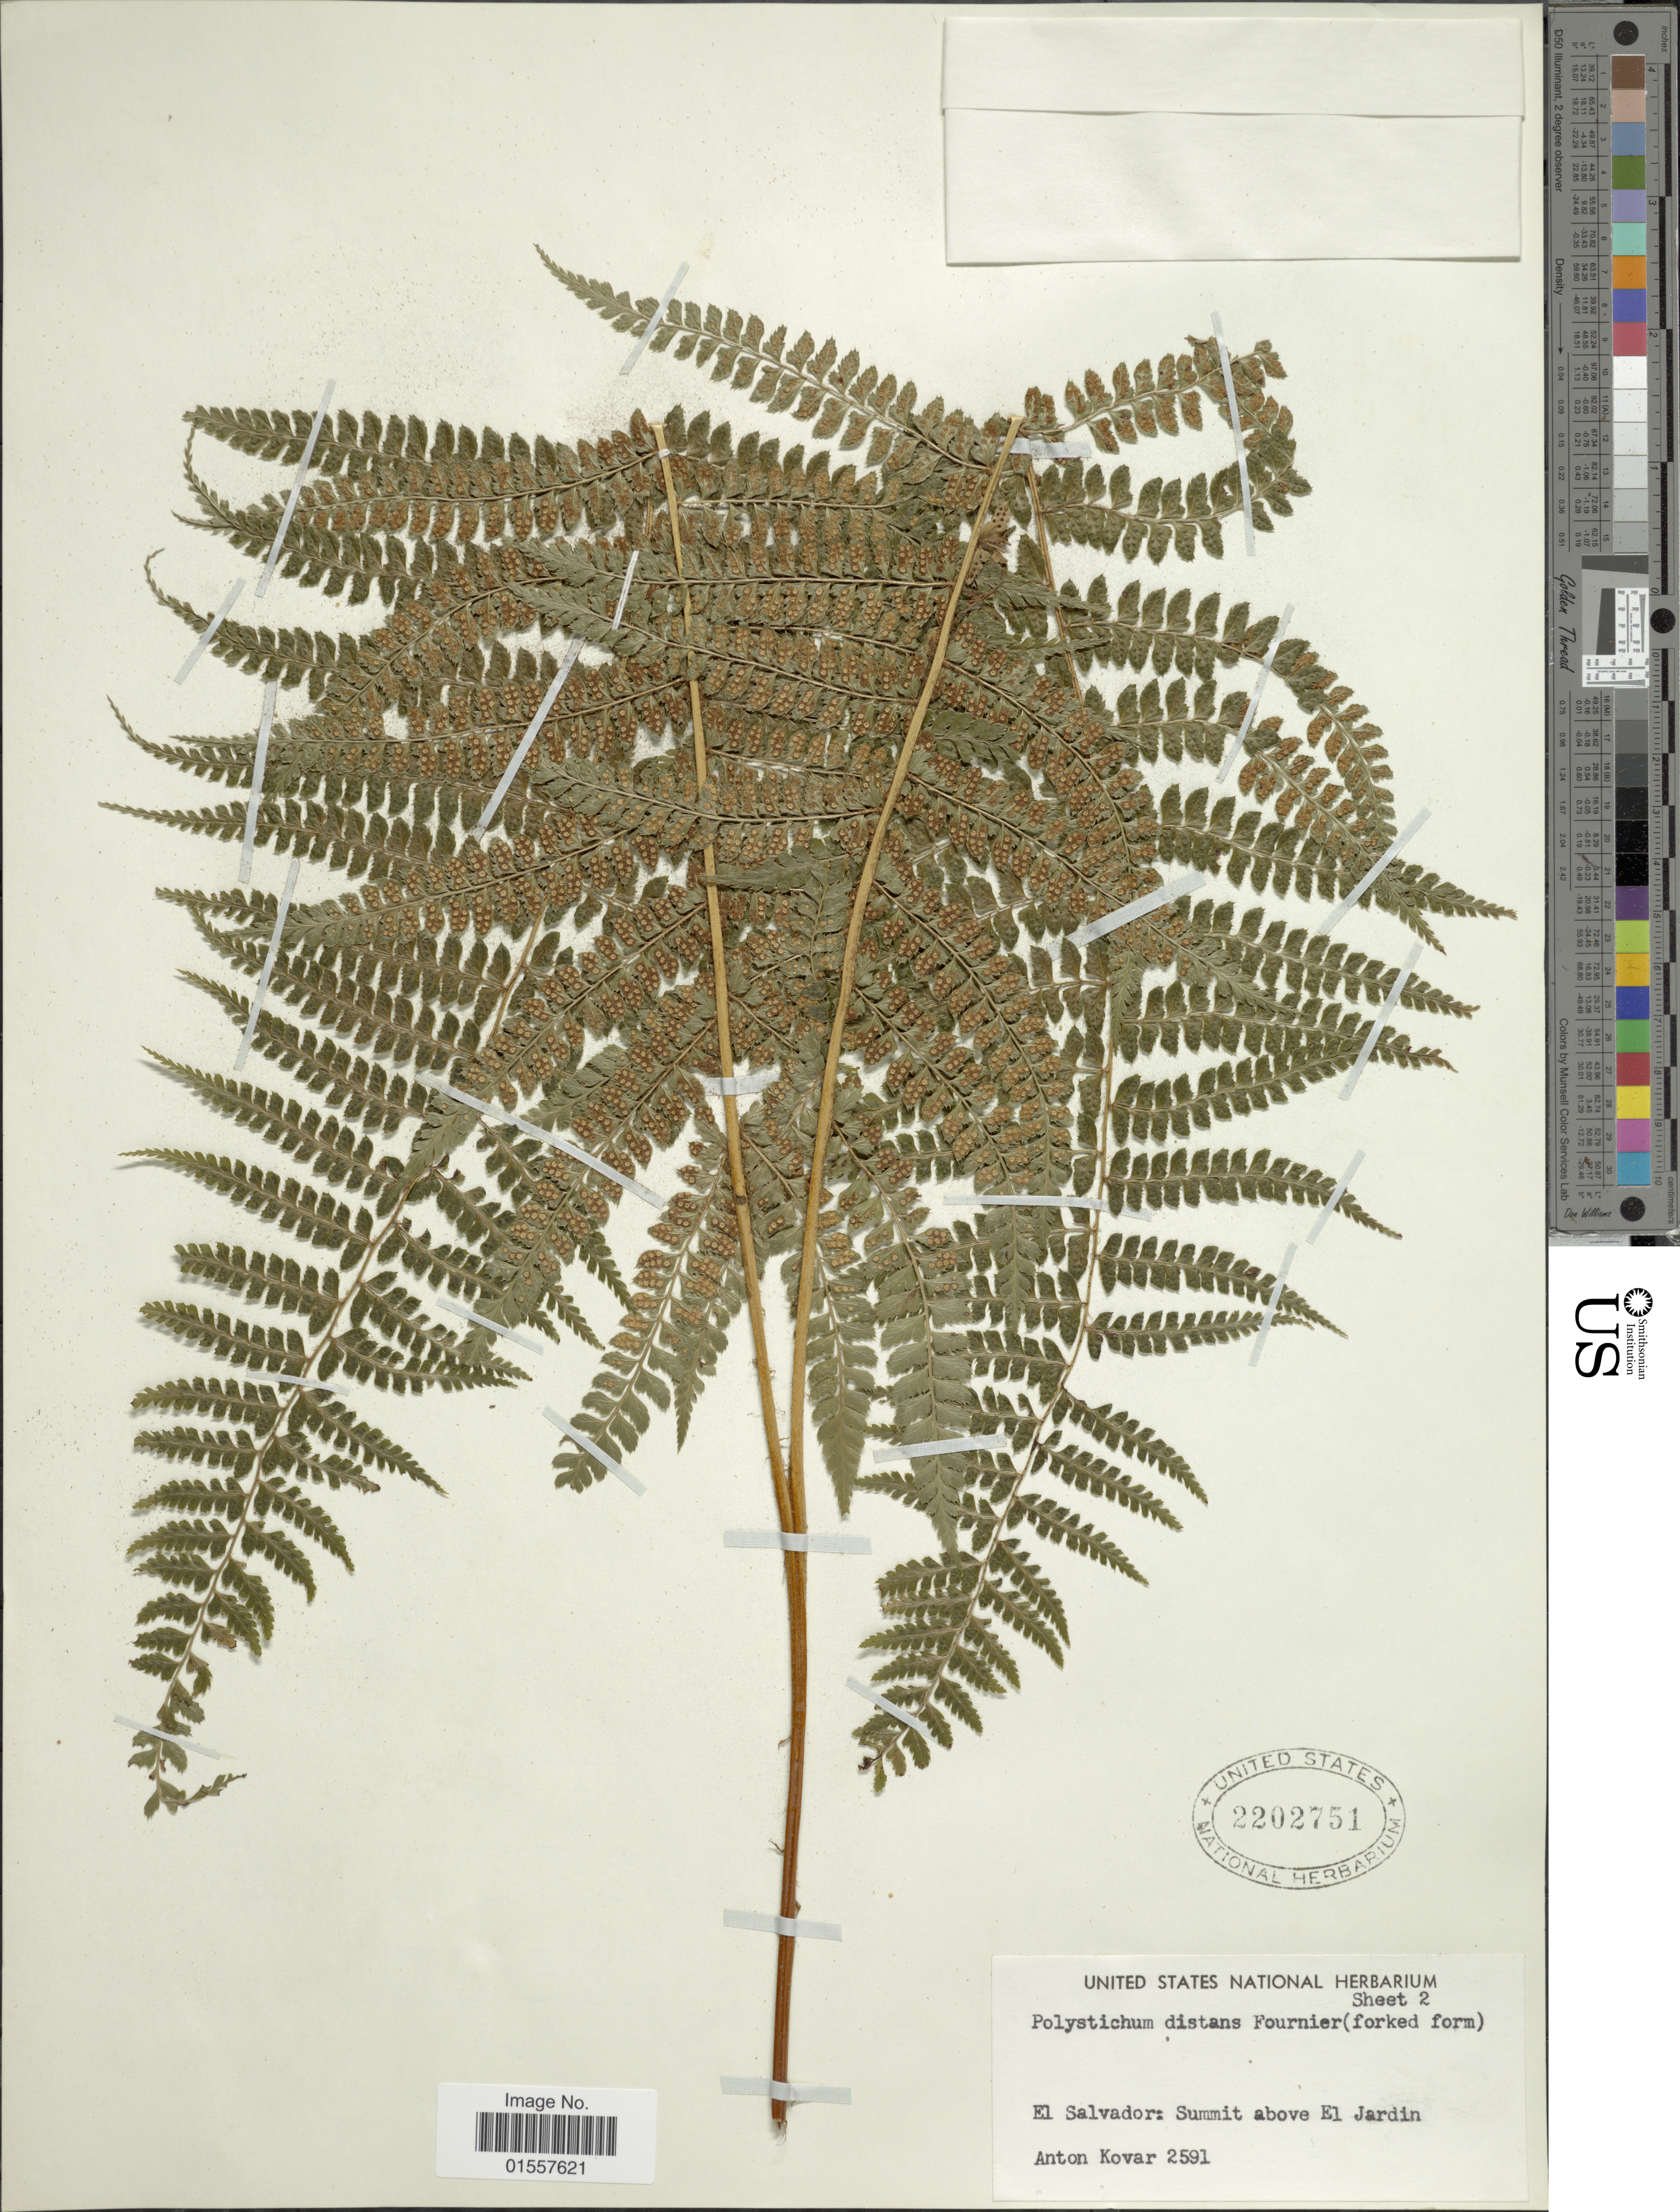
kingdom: Plantae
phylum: Tracheophyta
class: Polypodiopsida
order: Polypodiales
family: Dryopteridaceae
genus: Polystichum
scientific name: Polystichum distans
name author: E. Fourn.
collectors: A. Kovar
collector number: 2591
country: El Salvador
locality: El Salvador: Summit above El Jardin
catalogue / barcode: US 2202751